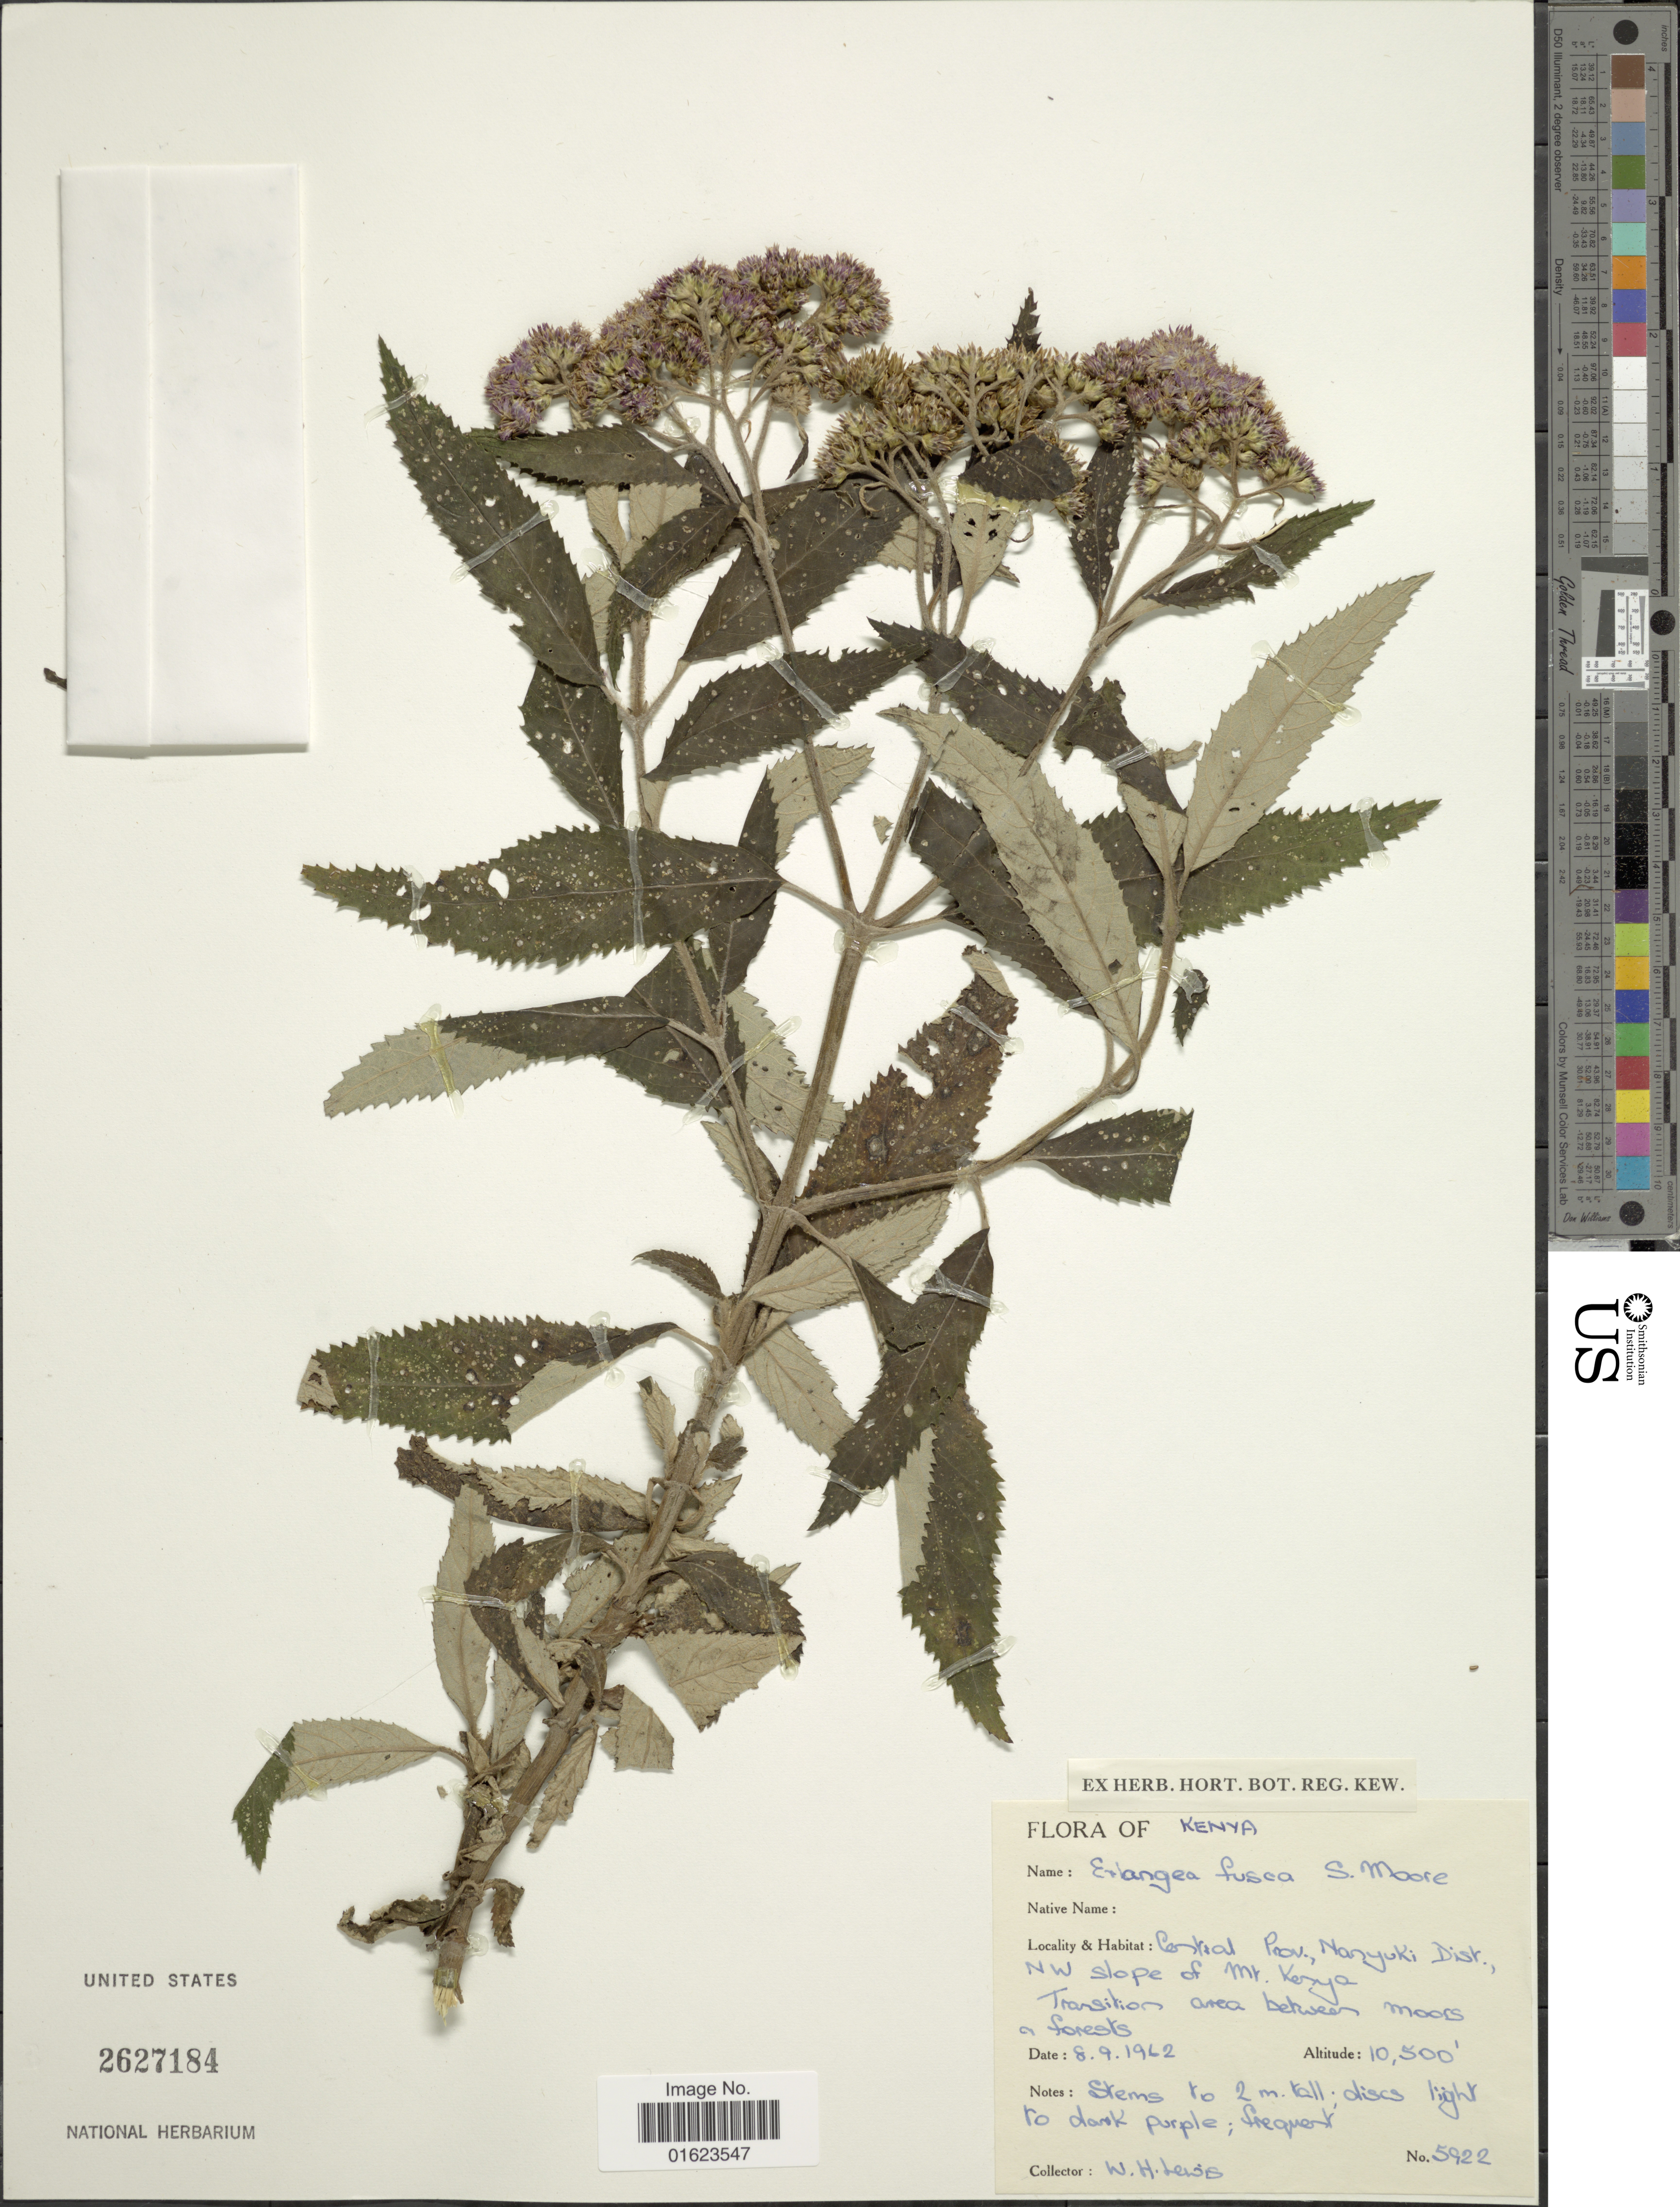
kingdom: Plantae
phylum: Tracheophyta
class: Magnoliopsida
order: Asterales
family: Asteraceae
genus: Bothriocline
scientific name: Bothriocline fusca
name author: (S. Moore) M.G. Gilbert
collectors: W. H. Lewis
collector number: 5922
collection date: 1962-09-08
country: Kenya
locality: Kenya. Central, Prov., Nanyuki Dist., NW slope of Mt. Kenya.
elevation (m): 3200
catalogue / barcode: US 2627184